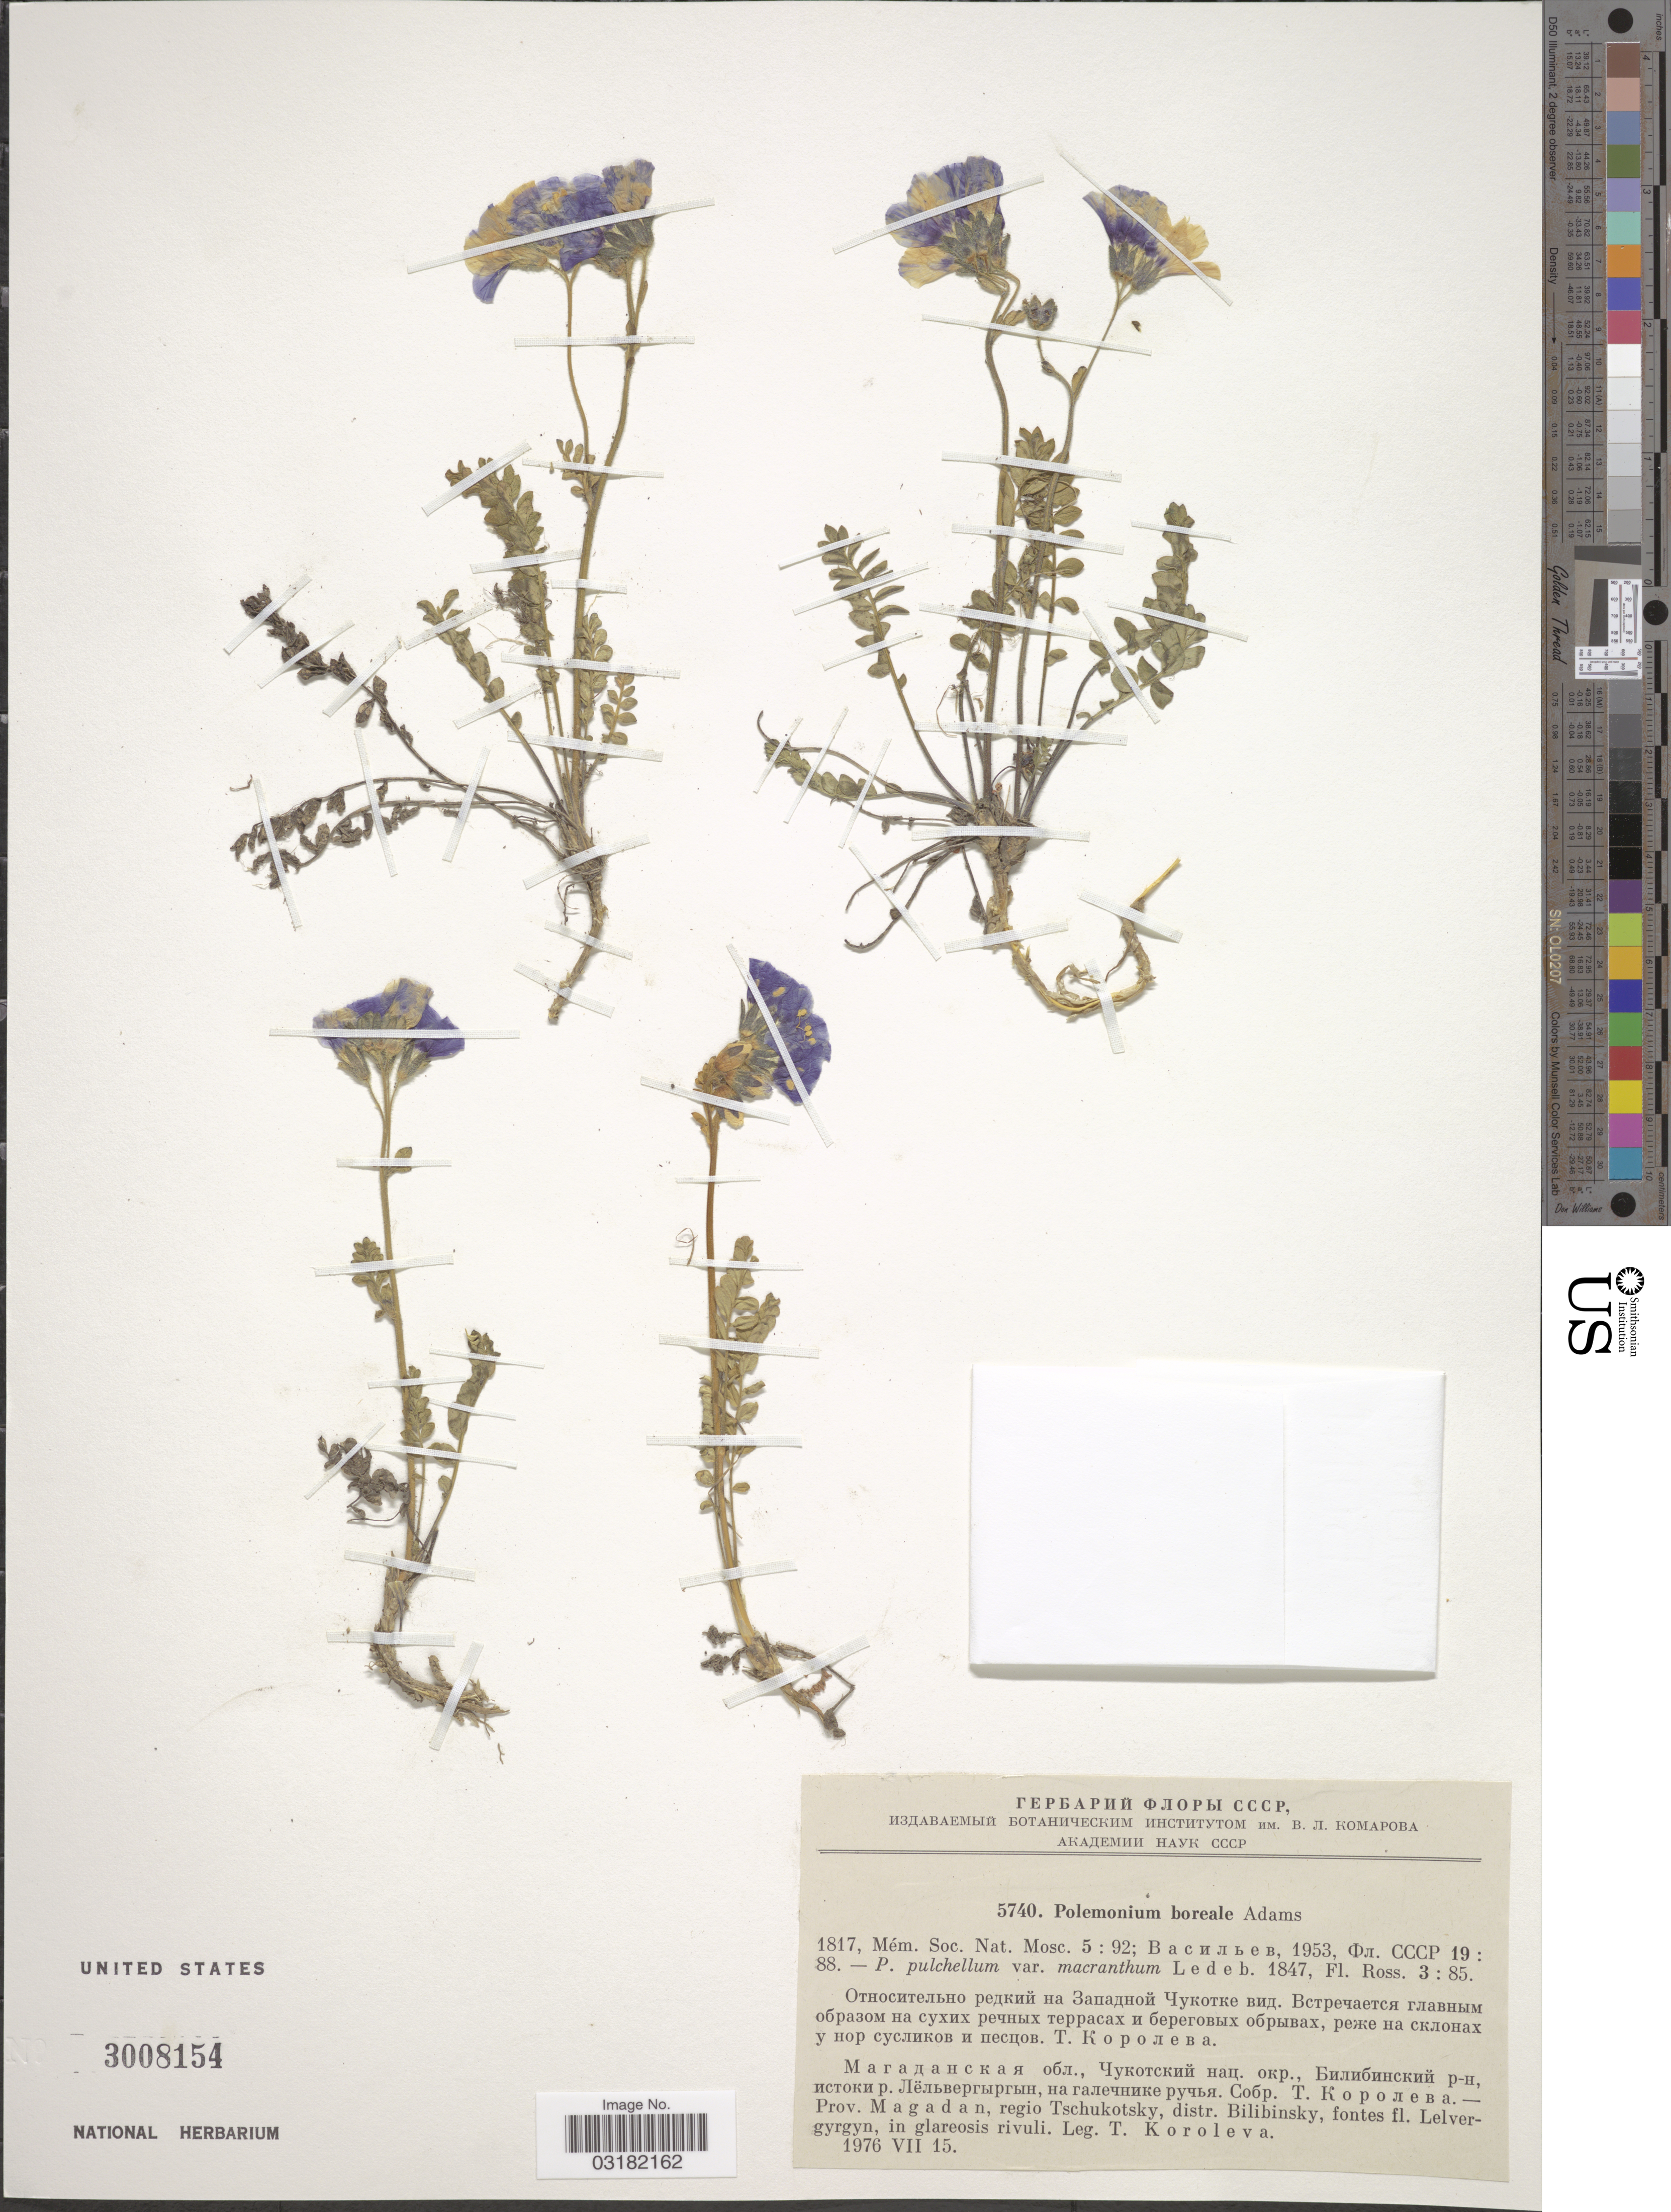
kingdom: Plantae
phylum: Tracheophyta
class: Magnoliopsida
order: Ericales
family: Polemoniaceae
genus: Polemonium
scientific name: Polemonium boreale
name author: Adams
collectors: T. Koroleva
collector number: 5740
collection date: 1976-07-15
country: Russian Federation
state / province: Magadan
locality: Regio Tschukotsky, distr. Bilibinsky, fontes fl. Lelvergygryn, in glareosis rivuli.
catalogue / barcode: US 3008154